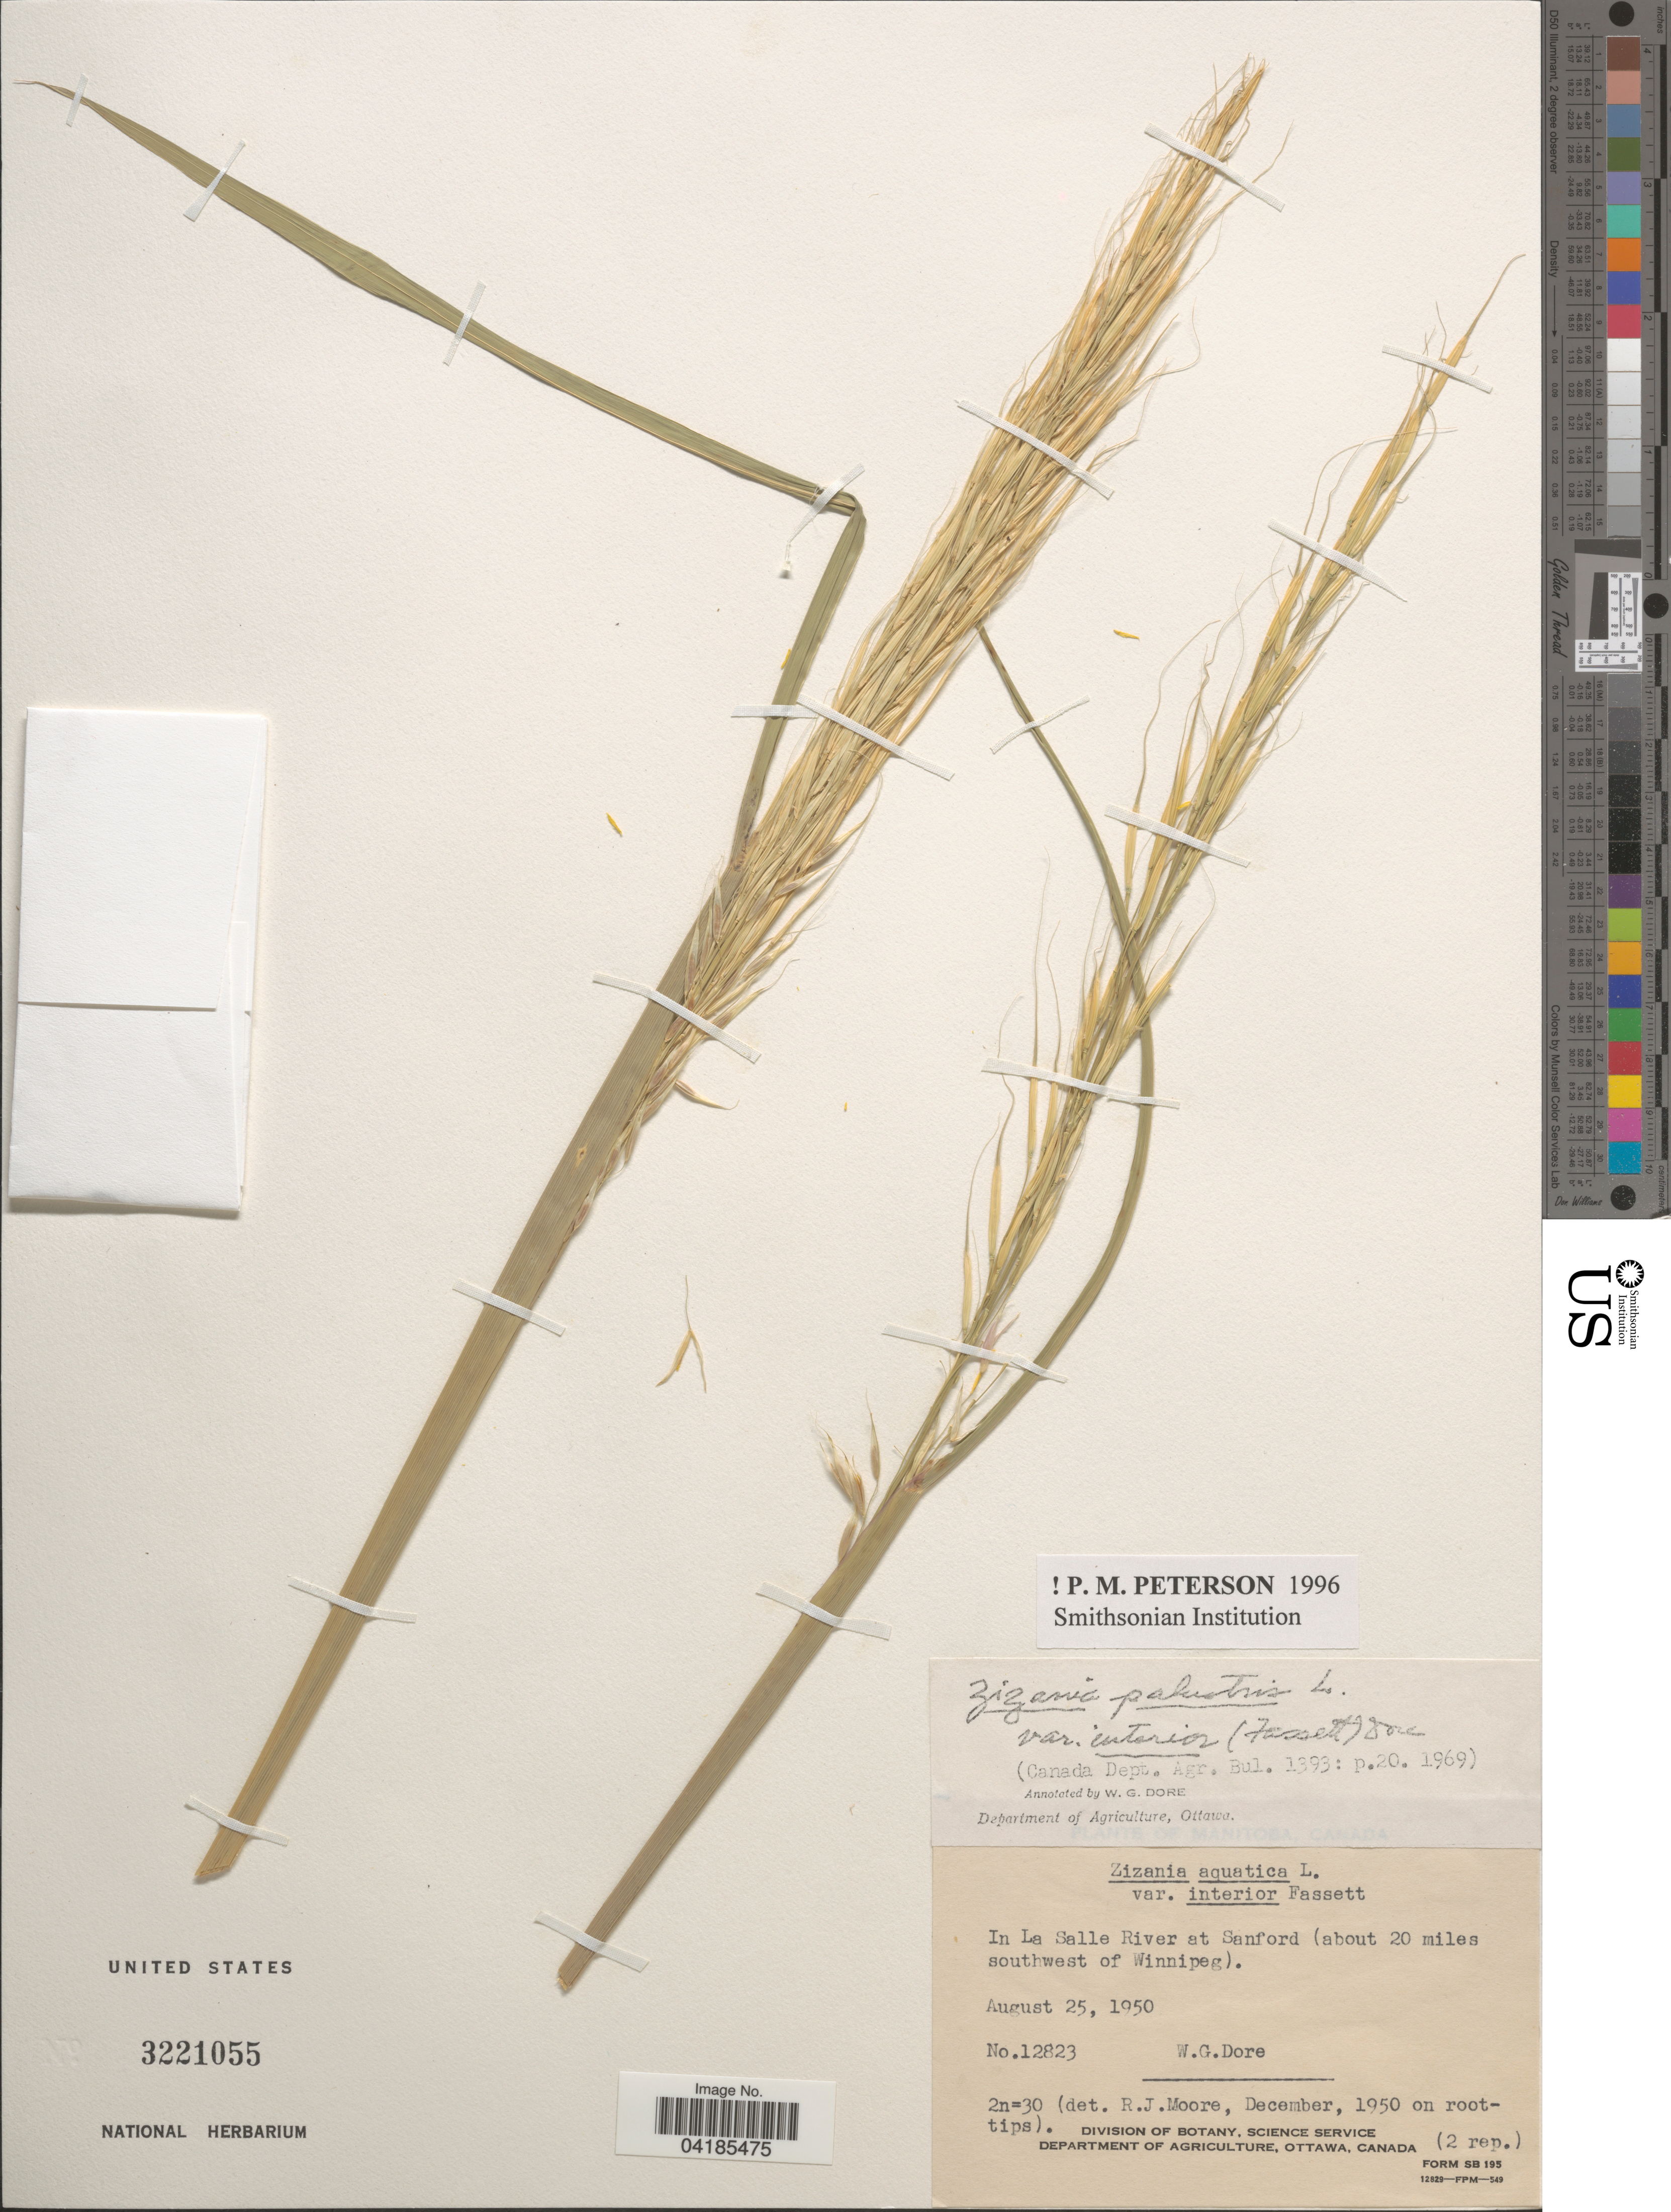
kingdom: Plantae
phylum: Tracheophyta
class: Liliopsida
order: Poales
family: Poaceae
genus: Zizania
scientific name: Zizania palustris var. interior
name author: L.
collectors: W. Dore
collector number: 12823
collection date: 1950-08-25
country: Canada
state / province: Manitoba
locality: In La Salle River at Sanford (about 20 miles southwest of Winnipeg).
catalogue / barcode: US 3221055